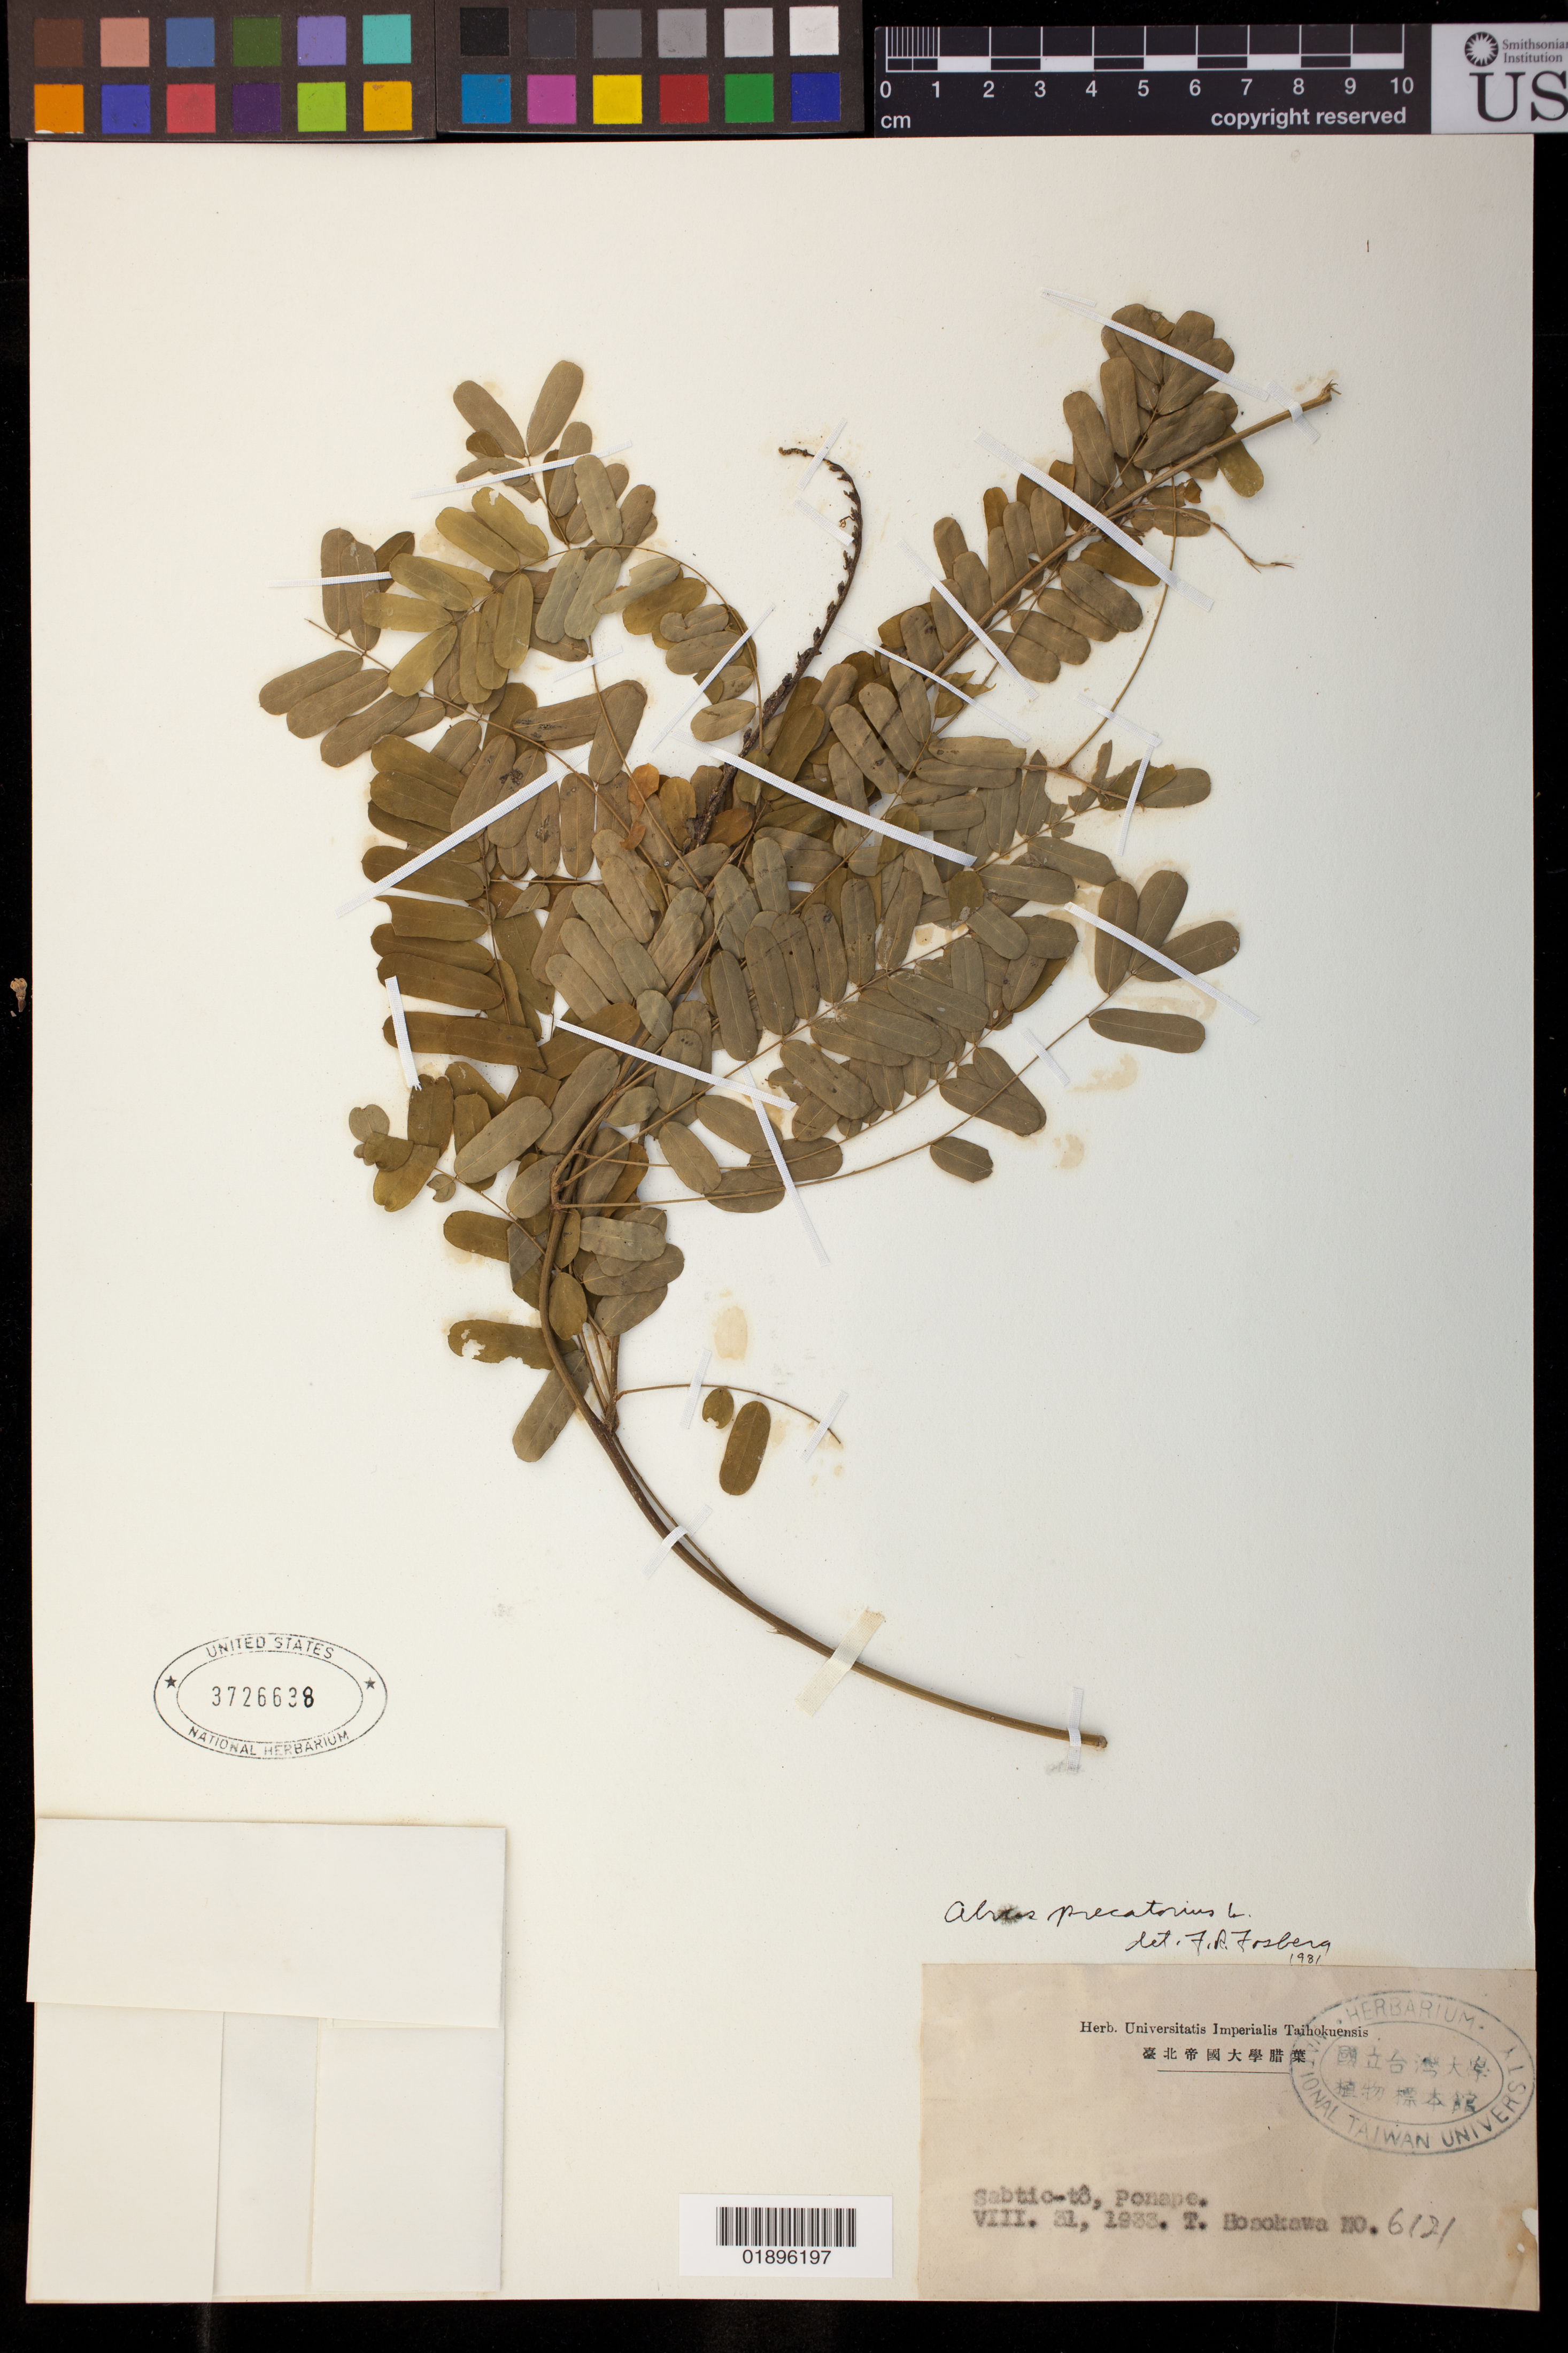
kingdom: Plantae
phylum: Tracheophyta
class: Magnoliopsida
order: Fabales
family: Fabaceae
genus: Abrus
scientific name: Abrus precatorius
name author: L.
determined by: Fosberg, F. R.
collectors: T. Hosokawa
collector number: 6121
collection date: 1933-08-31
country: Micronesia, Federated States of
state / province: Pohnpei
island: Pohnpei [Ponape]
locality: Sabtic -to, Ponape.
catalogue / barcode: US 3726638